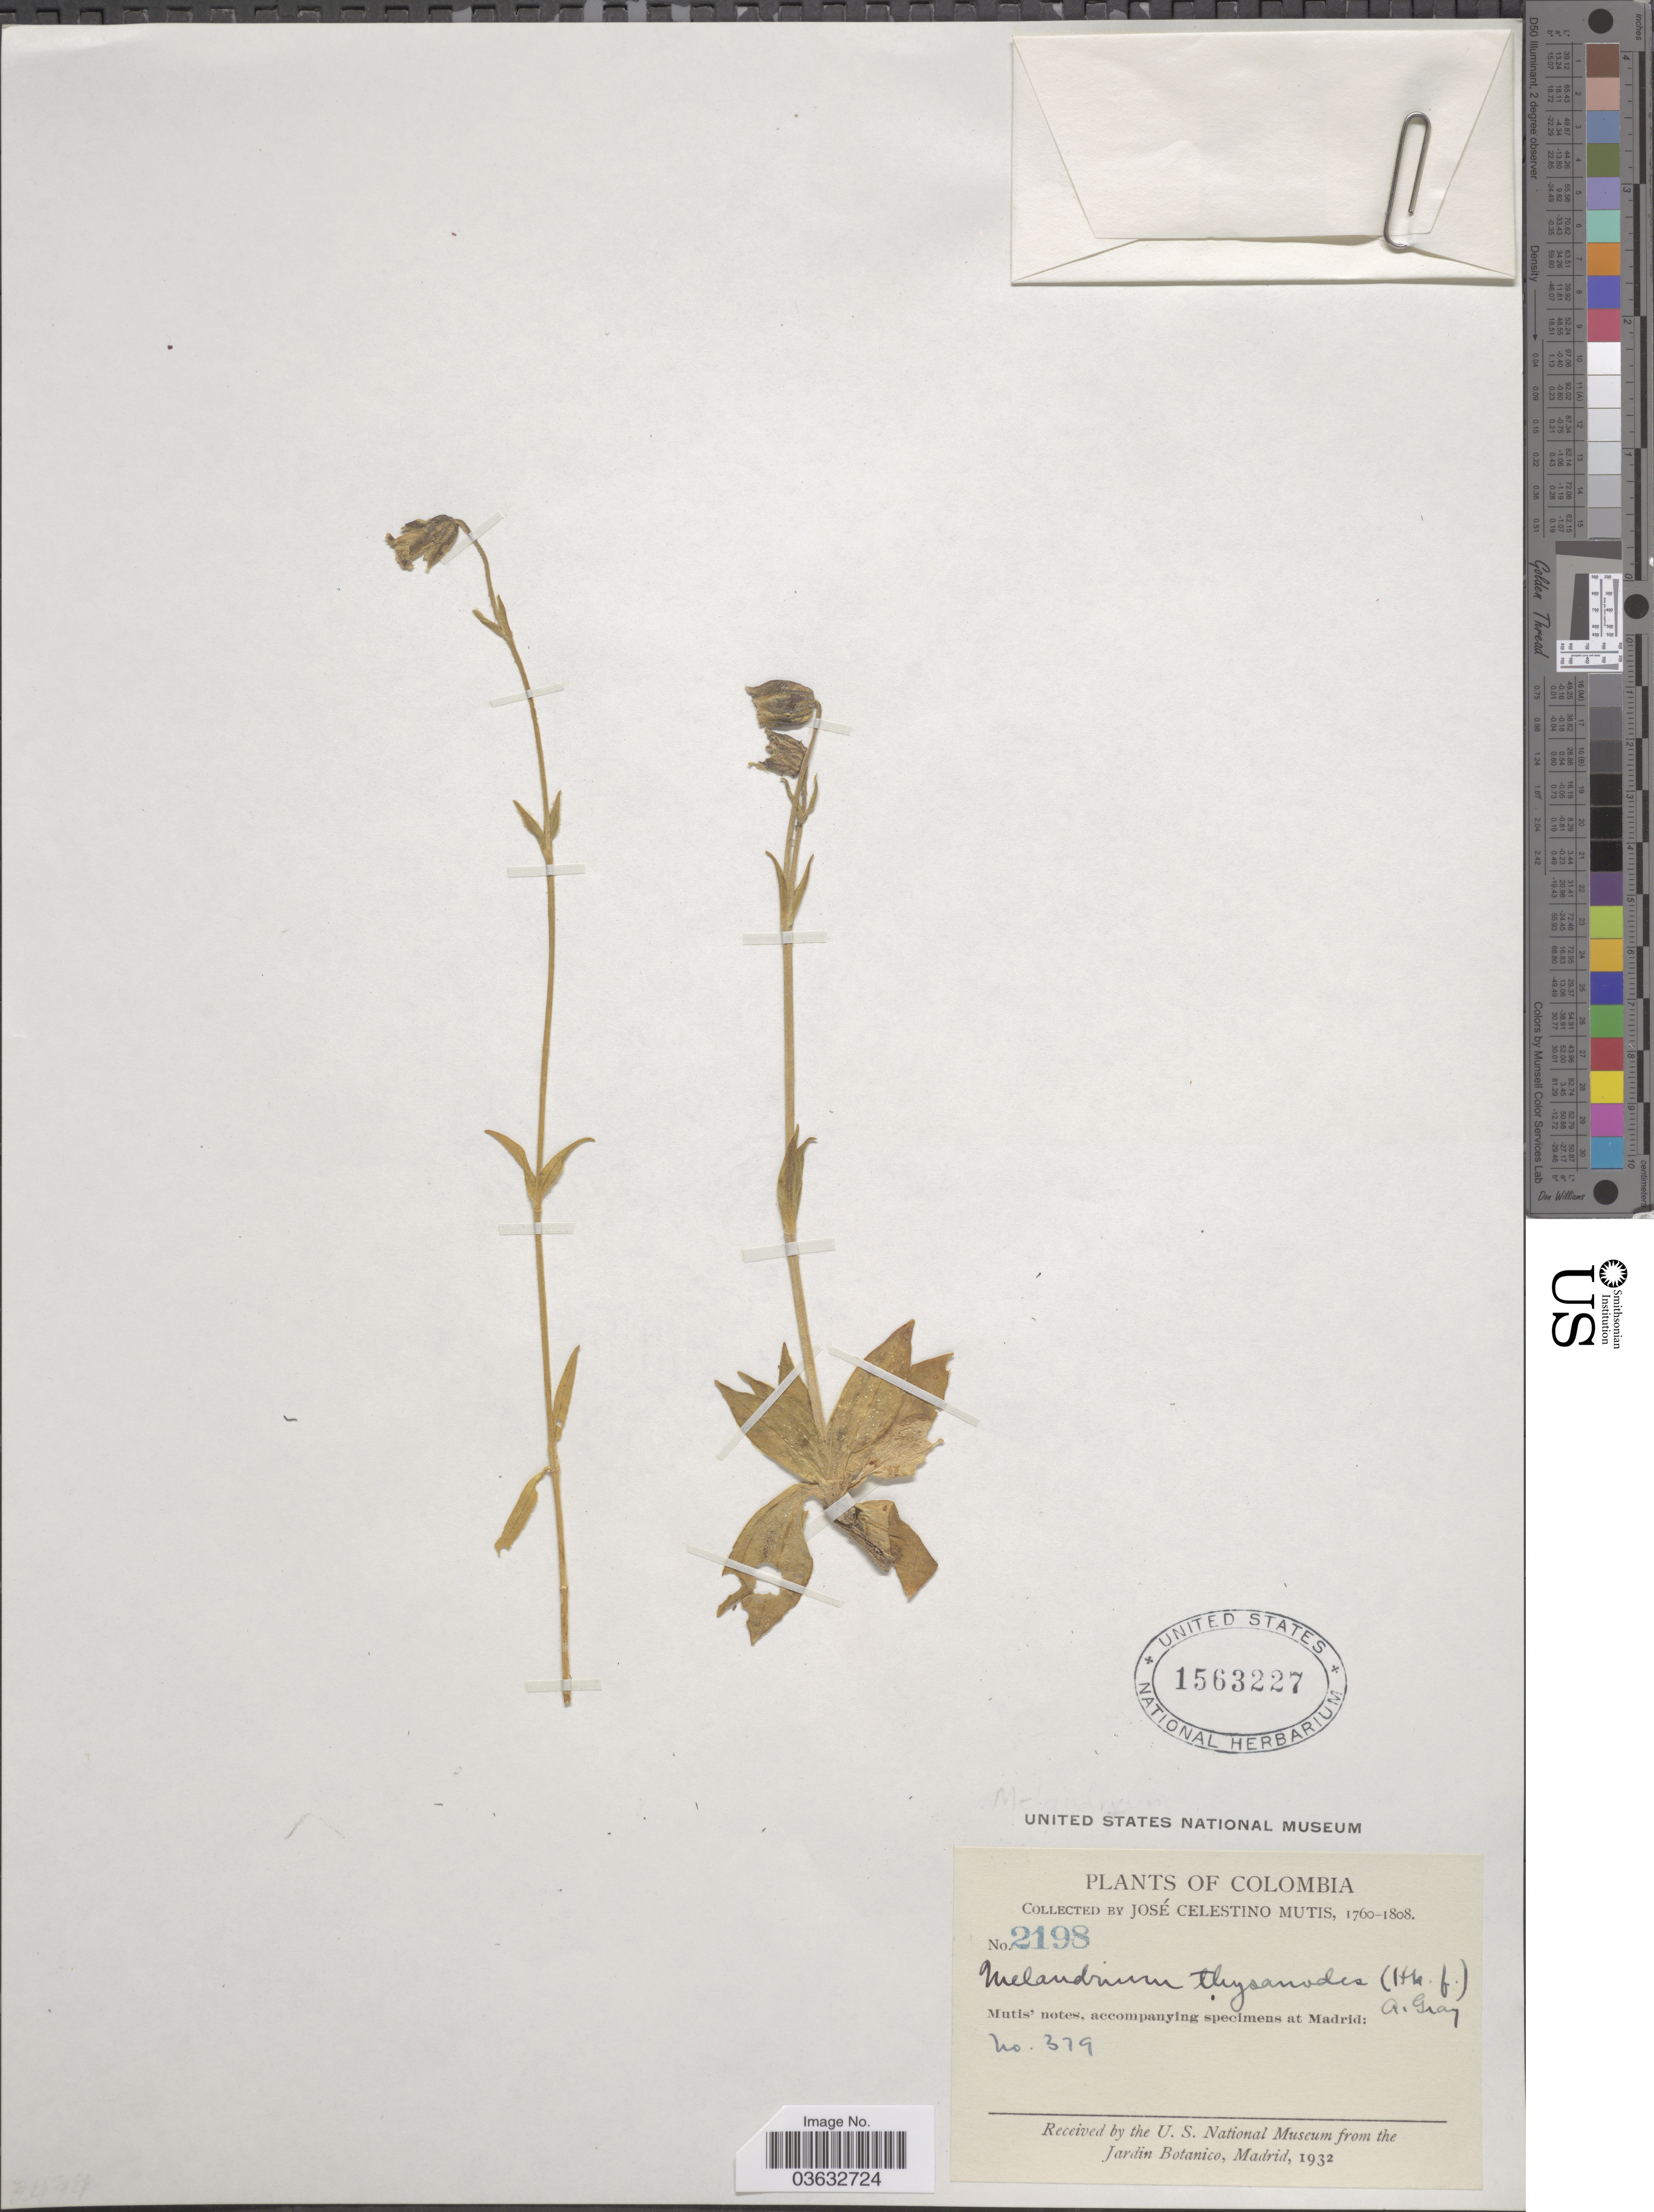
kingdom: Plantae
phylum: Tracheophyta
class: Magnoliopsida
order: Caryophyllales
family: Caryophyllaceae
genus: Silene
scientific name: Silene thysanodes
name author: Fenzl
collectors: J. C. B. Mutis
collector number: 2198/379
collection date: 1760/1808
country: Colombia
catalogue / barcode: US 1563227